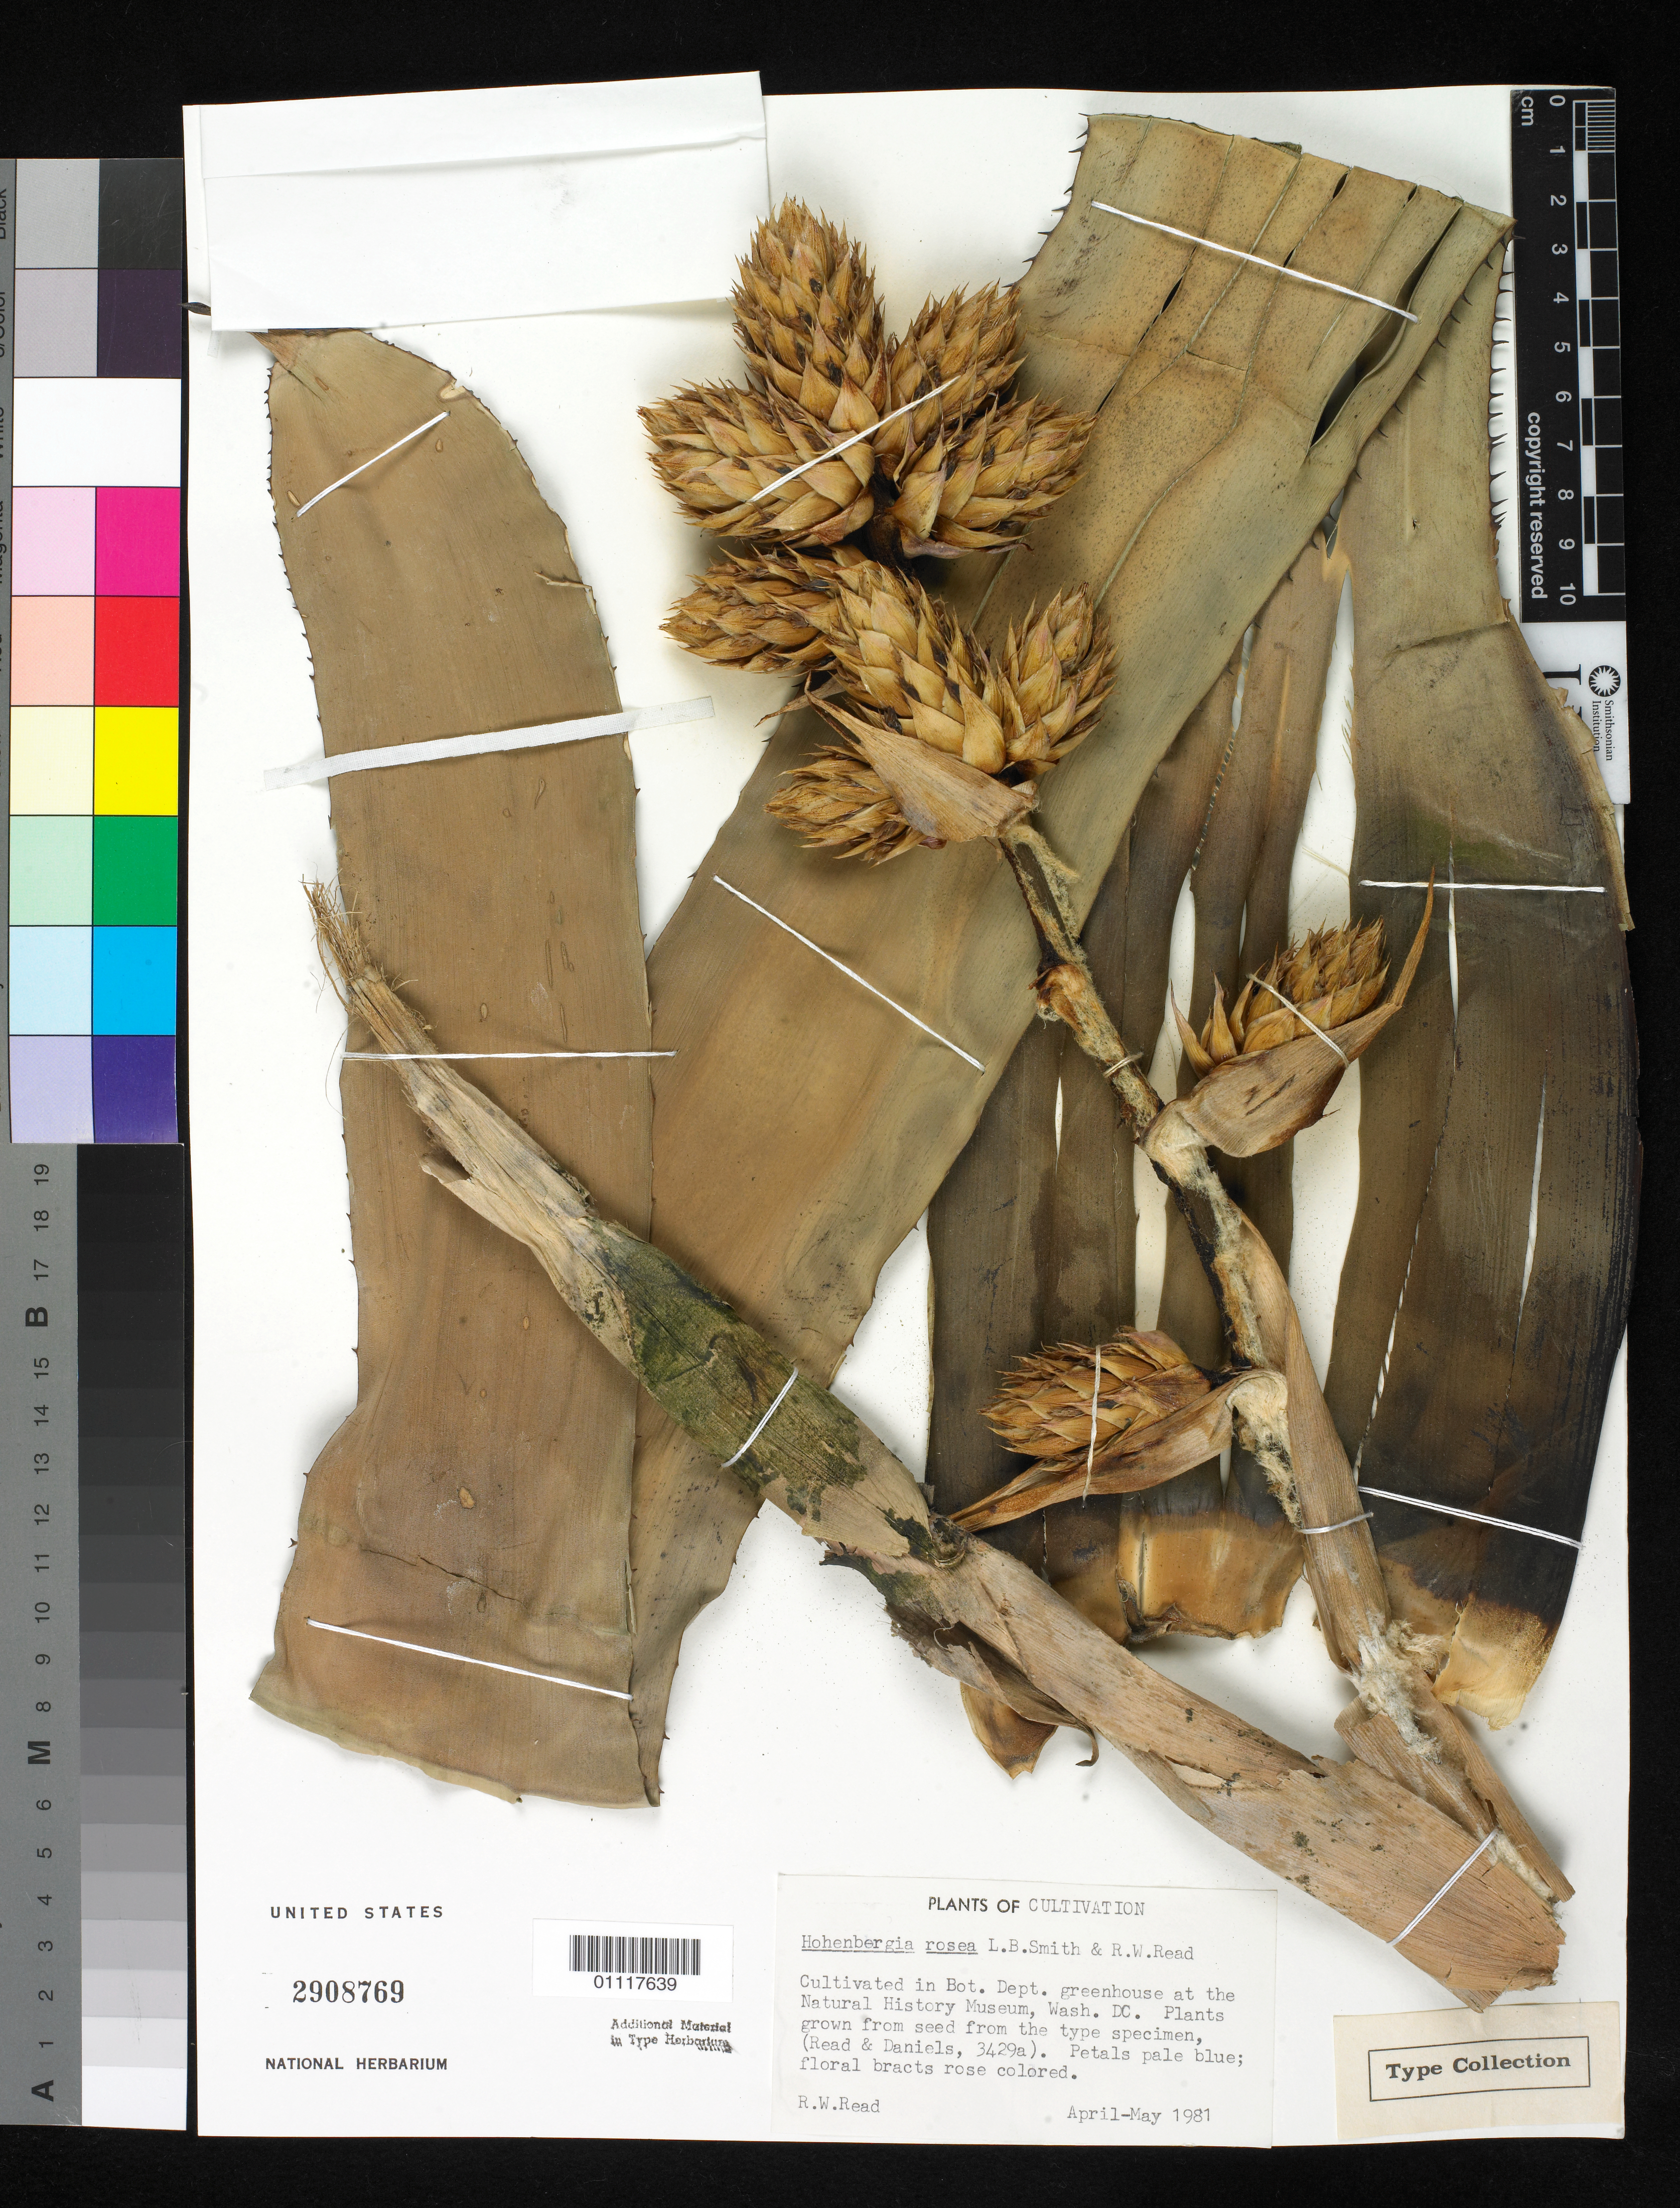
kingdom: Plantae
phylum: Tracheophyta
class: Liliopsida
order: Poales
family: Bromeliaceae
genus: Hohenbergia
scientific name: Hohenbergia rosea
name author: L.B. Sm. & Read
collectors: R. W. Read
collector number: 3429a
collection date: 1981-04/1981-05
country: United States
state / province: District of Columbia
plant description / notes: Cultivated in Bot. Dept. greenhouse at the Natural History Museum, Wash. DC. Plants grown from seed from the type specimen, ( Read and Daniels, 3429 a)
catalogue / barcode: US 2908769